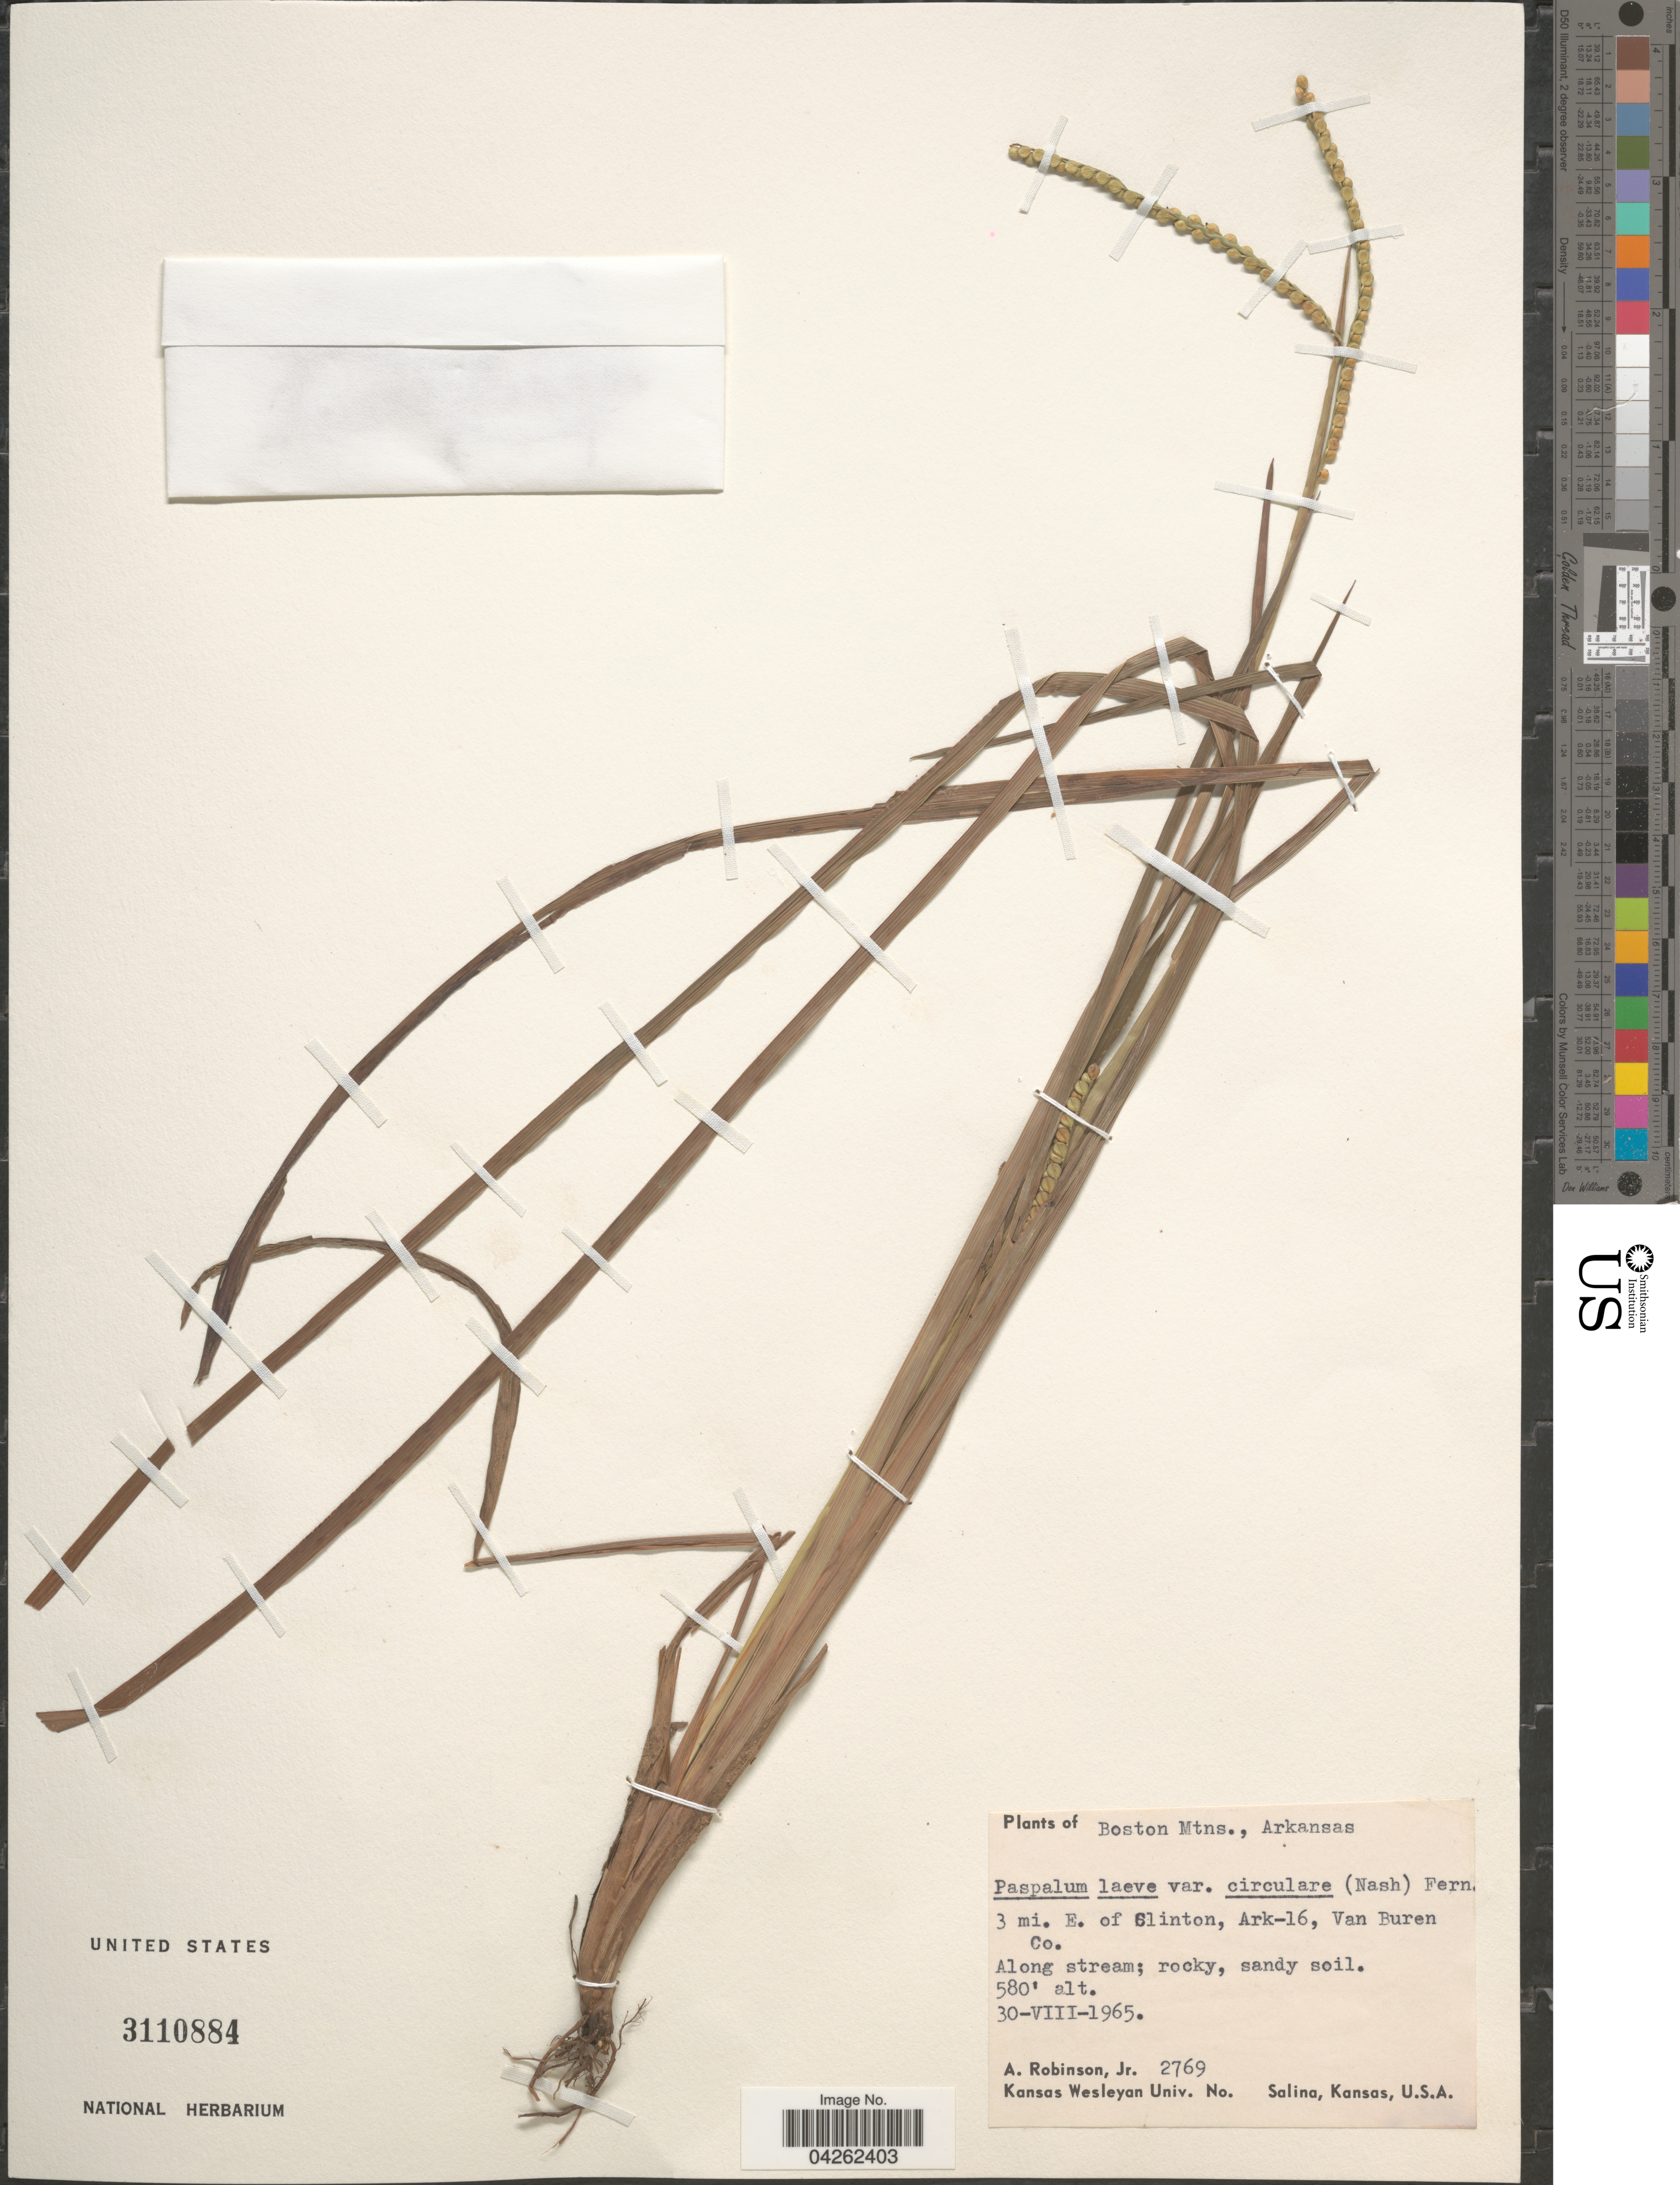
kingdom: Plantae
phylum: Tracheophyta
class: Liliopsida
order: Poales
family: Poaceae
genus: Paspalum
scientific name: Paspalum laeve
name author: Michx.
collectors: A. Robinson Jr.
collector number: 2769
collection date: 1965-08-30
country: United States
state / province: Arkansas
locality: Boston Mtns. 3 mi. E. of Clinton, Ark-16, Van Buren Co. Along stream; rocky, sandy soil.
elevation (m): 177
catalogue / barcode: US 3110884